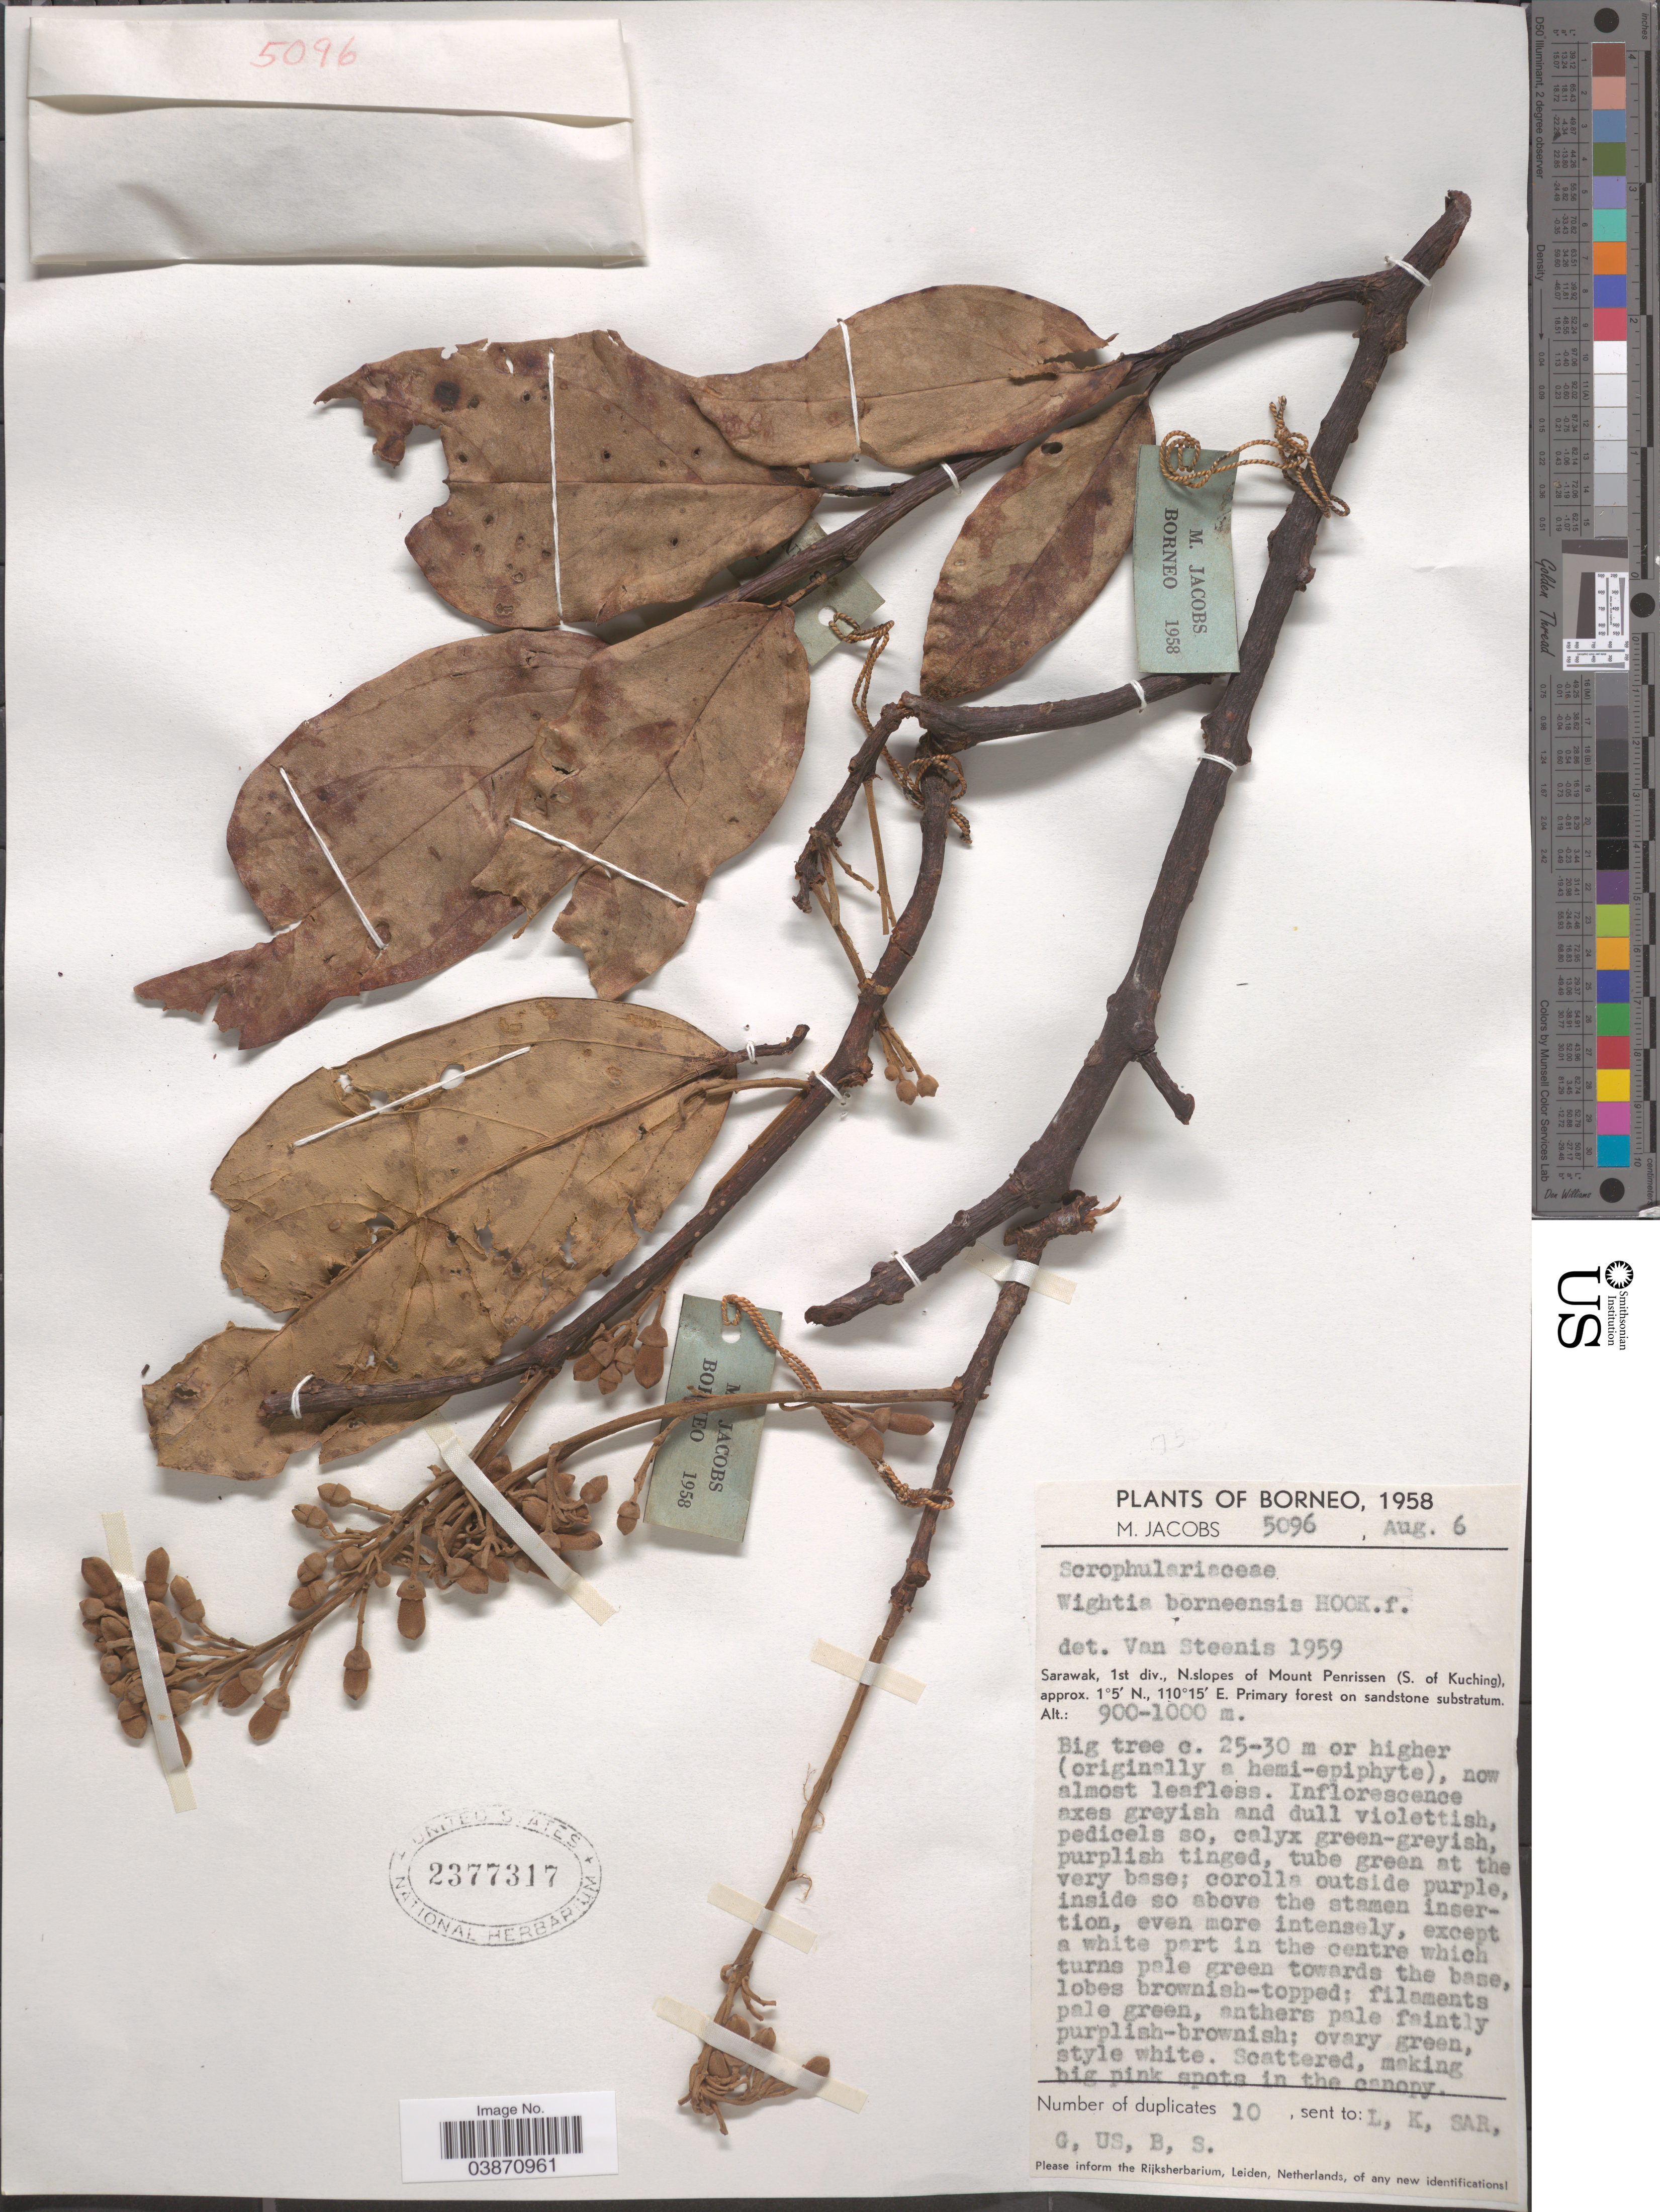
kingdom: Plantae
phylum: Tracheophyta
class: Magnoliopsida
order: Lamiales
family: Wightiaceae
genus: Wightia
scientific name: Wightia borneensis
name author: Hook. f.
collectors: M. Jacobs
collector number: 5096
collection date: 1958-08-06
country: Malaysia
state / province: Sarawak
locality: Borneo. 1st div., N. slopes of Mount Penrissen (S. of Kuching).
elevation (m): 900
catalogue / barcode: US 2377317